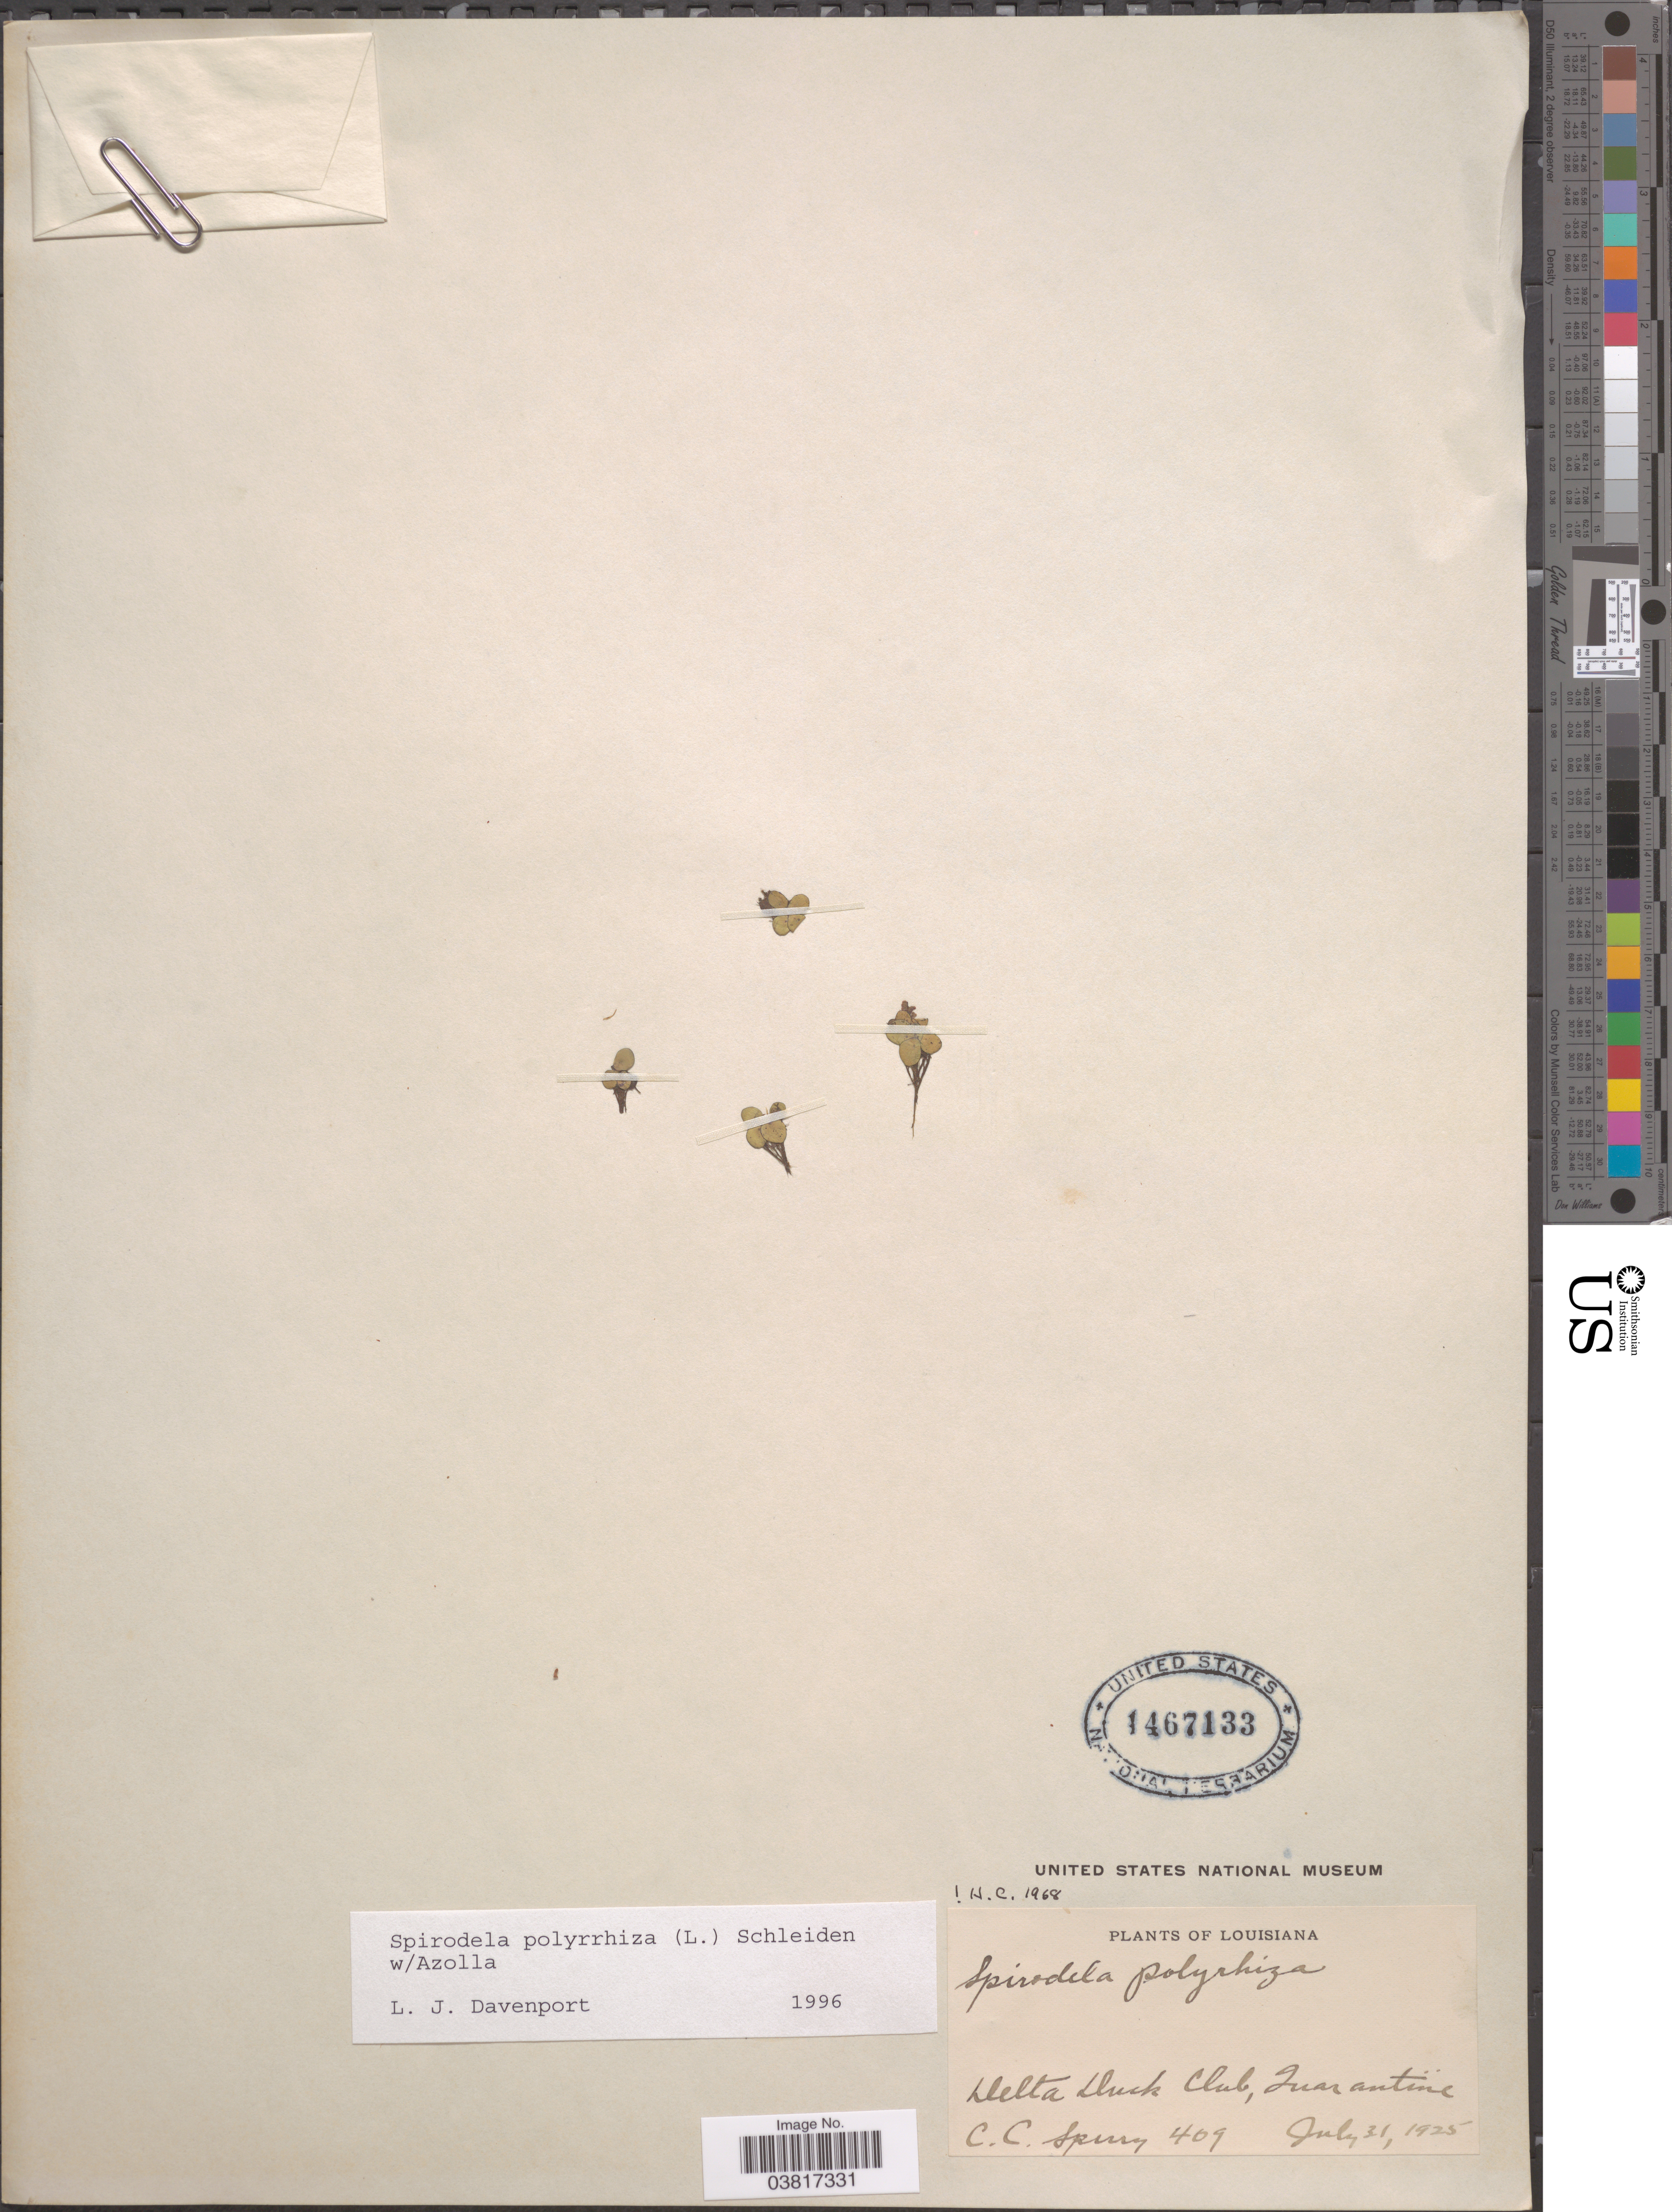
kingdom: Plantae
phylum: Tracheophyta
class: Liliopsida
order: Alismatales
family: Araceae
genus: Spirodela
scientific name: Spirodela polyrrhiza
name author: (L.) Schleid.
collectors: C. Spury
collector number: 409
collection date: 1925-07-31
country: United States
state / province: Louisiana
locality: Delta Duck Club, Quarantine.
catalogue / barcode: US 1467133